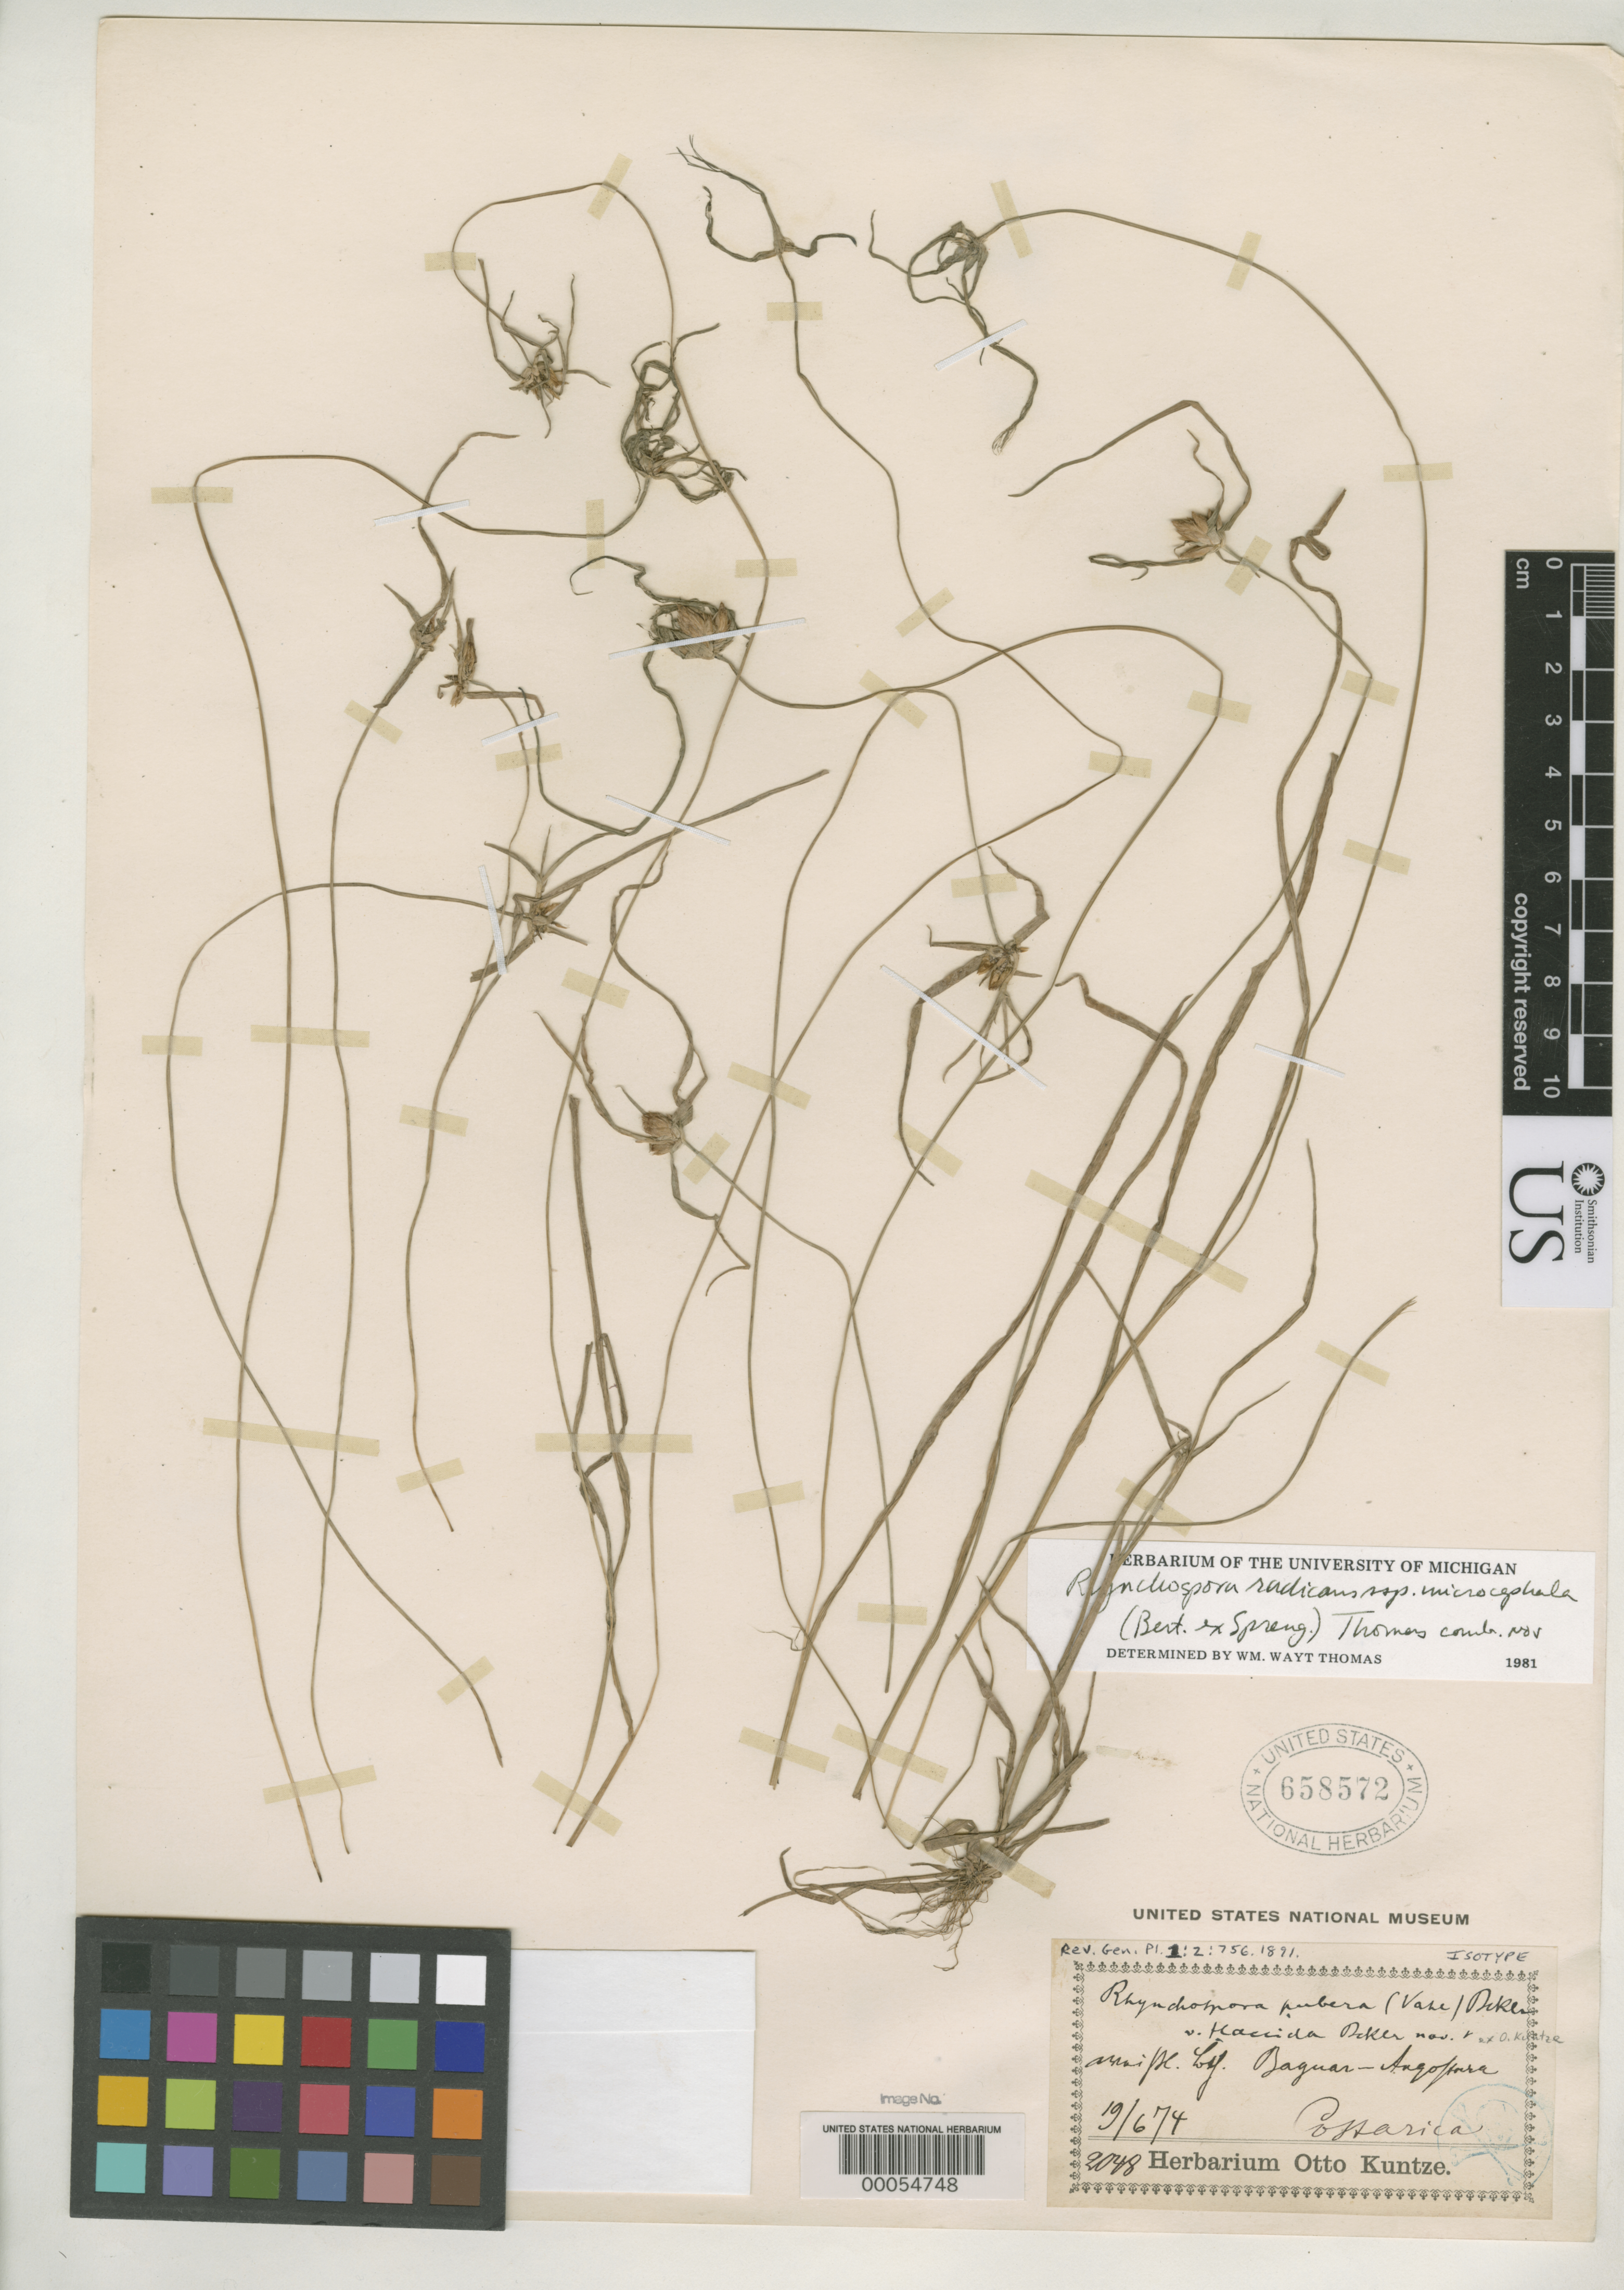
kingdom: Plantae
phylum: Tracheophyta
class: Liliopsida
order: Poales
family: Cyperaceae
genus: Rhynchospora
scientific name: Rhynchospora pubera var. flaccida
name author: Boeckeler ex Kuntze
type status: Isotype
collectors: C.E.O. Kuntze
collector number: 2048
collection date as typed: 19 Jun 1974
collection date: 1974-06-19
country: Costa Rica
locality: Baguar and Angostura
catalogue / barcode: US 658572